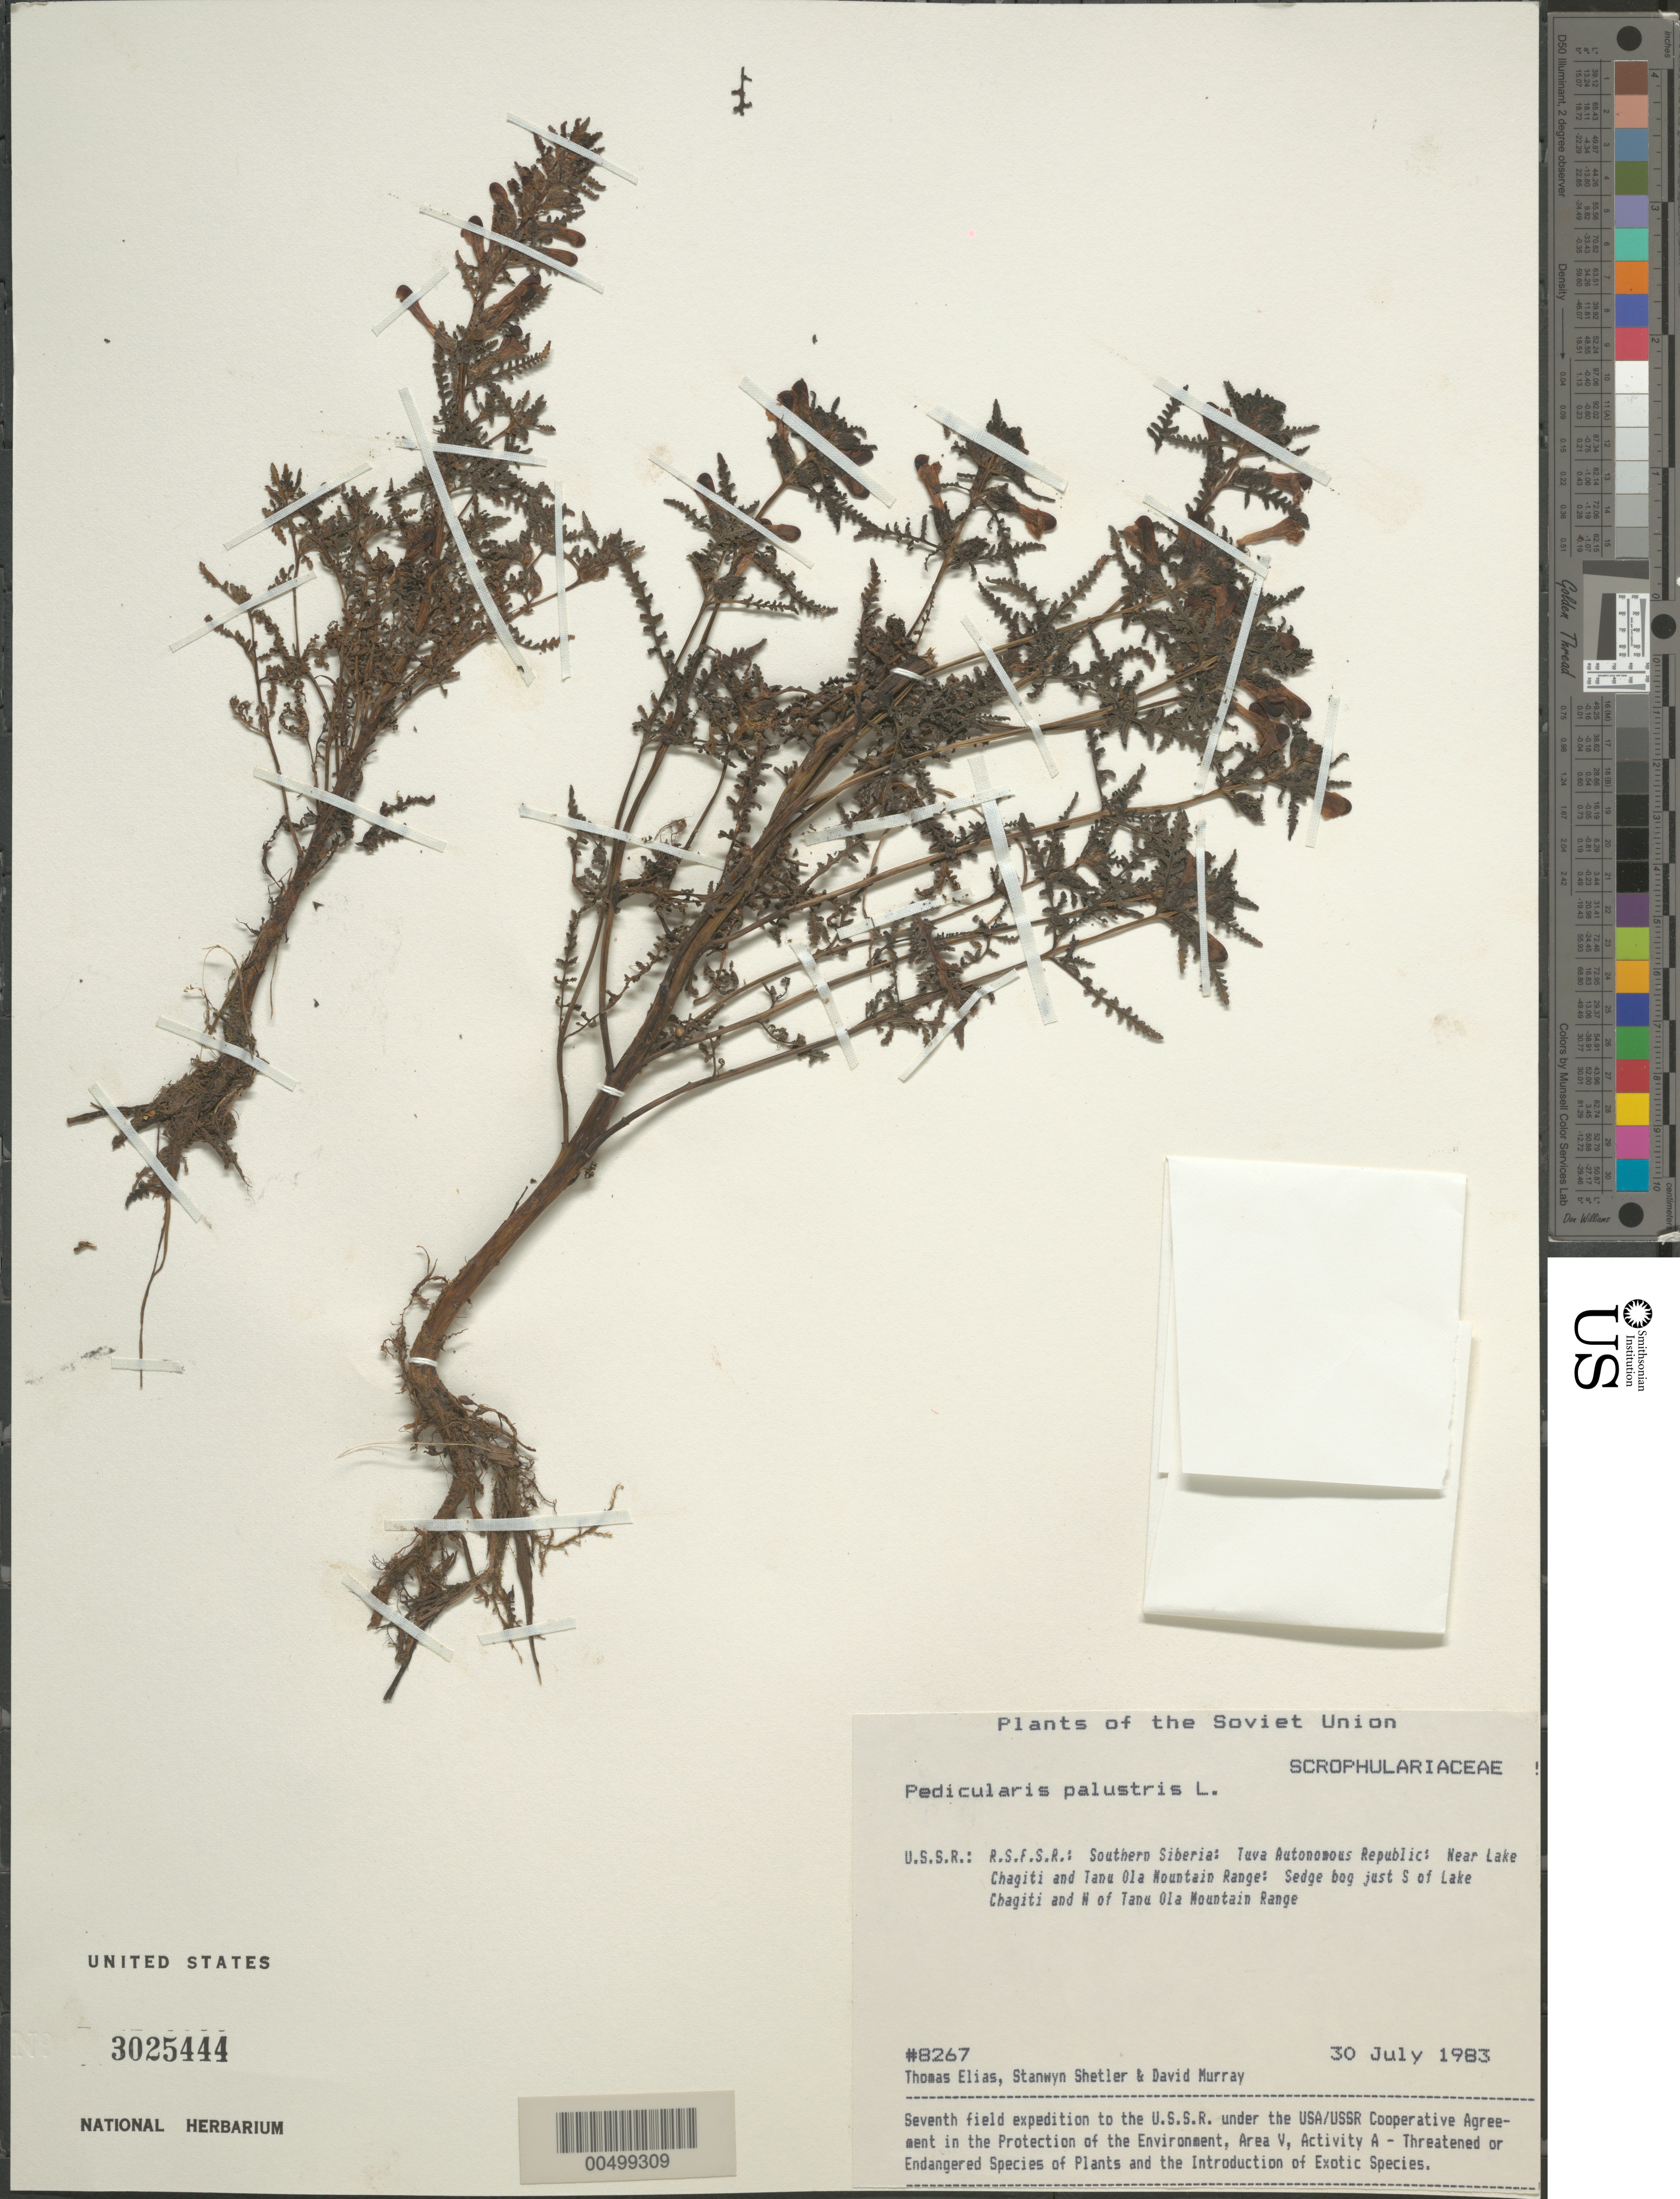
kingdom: Plantae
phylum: Tracheophyta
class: Magnoliopsida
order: Lamiales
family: Orobanchaceae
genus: Pedicularis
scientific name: Pedicularis palustris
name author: L.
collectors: T. Elias, S. Shetler & D. F. Murray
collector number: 8267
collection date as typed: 30 Jul 1983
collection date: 1983-07-30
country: Russian Federation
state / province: Tuva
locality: just S of Lake Chagitai and N of Tannu-Ola Mountain Range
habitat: sedge bog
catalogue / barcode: US 3025444